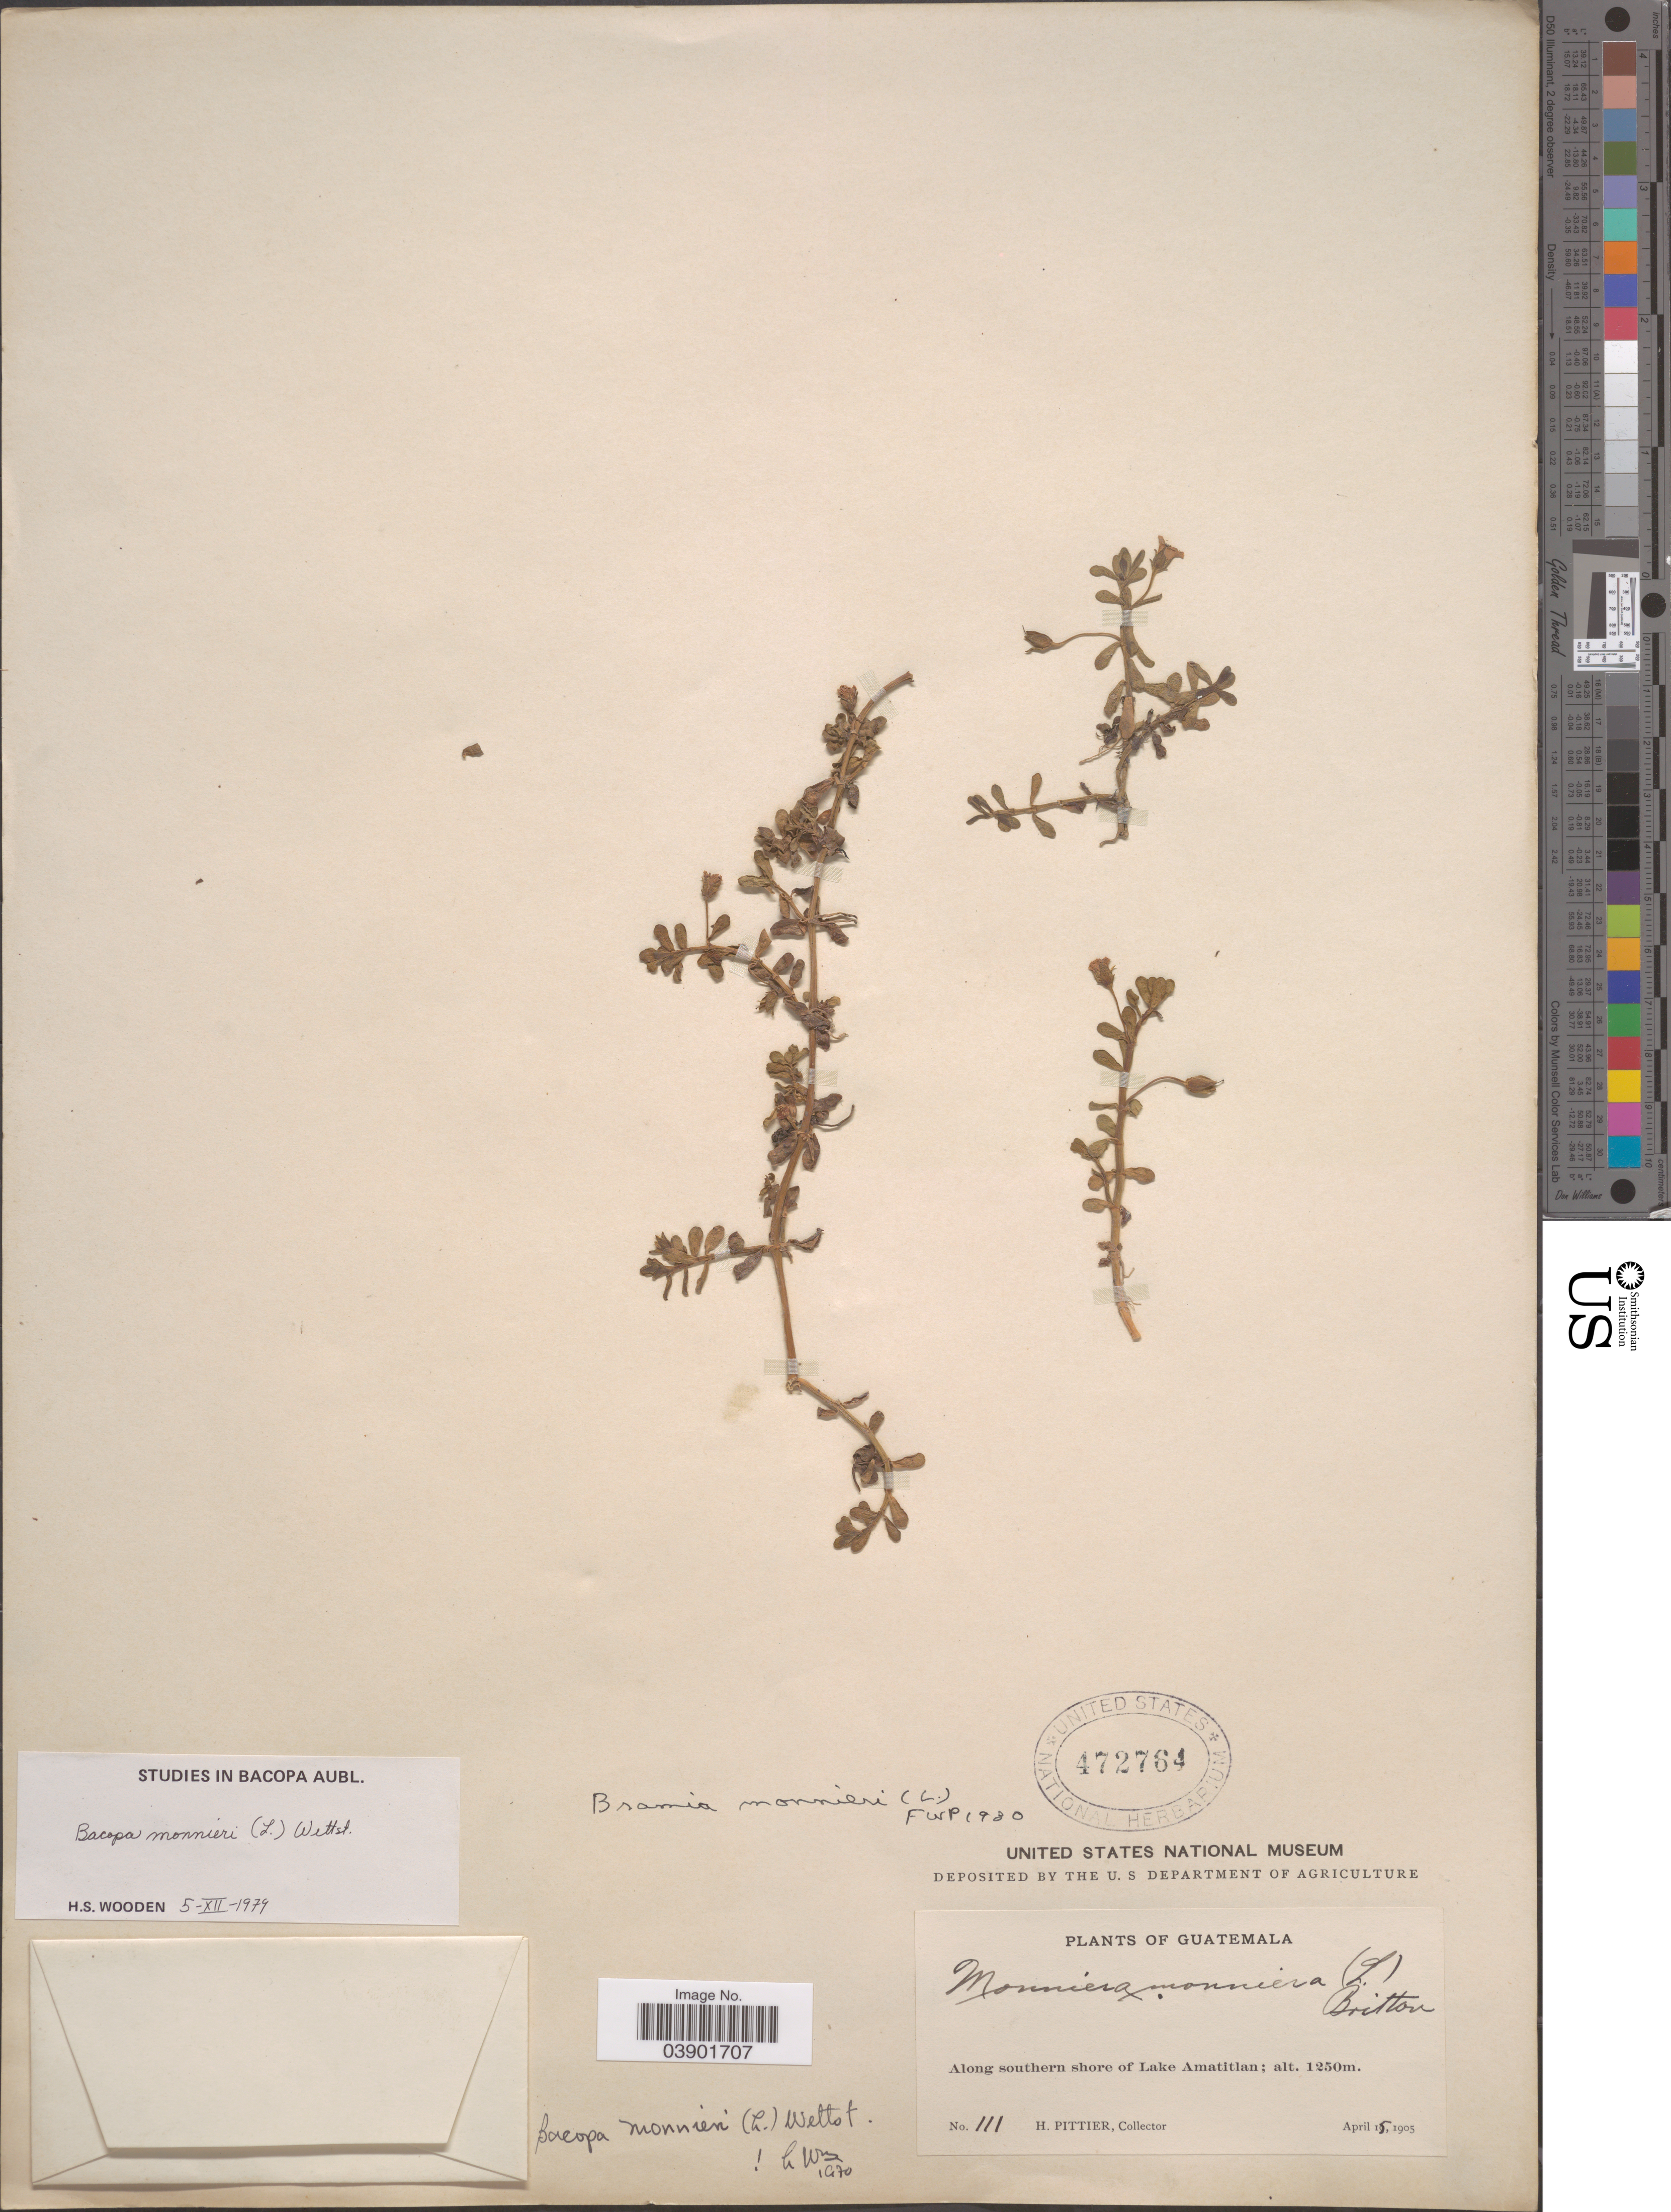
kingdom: Plantae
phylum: Tracheophyta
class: Magnoliopsida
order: Lamiales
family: Plantaginaceae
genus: Bacopa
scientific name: Bacopa monnieri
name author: (L.) Pennell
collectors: H. F. Pittier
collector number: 111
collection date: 1905-04-15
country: Guatemala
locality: Along southern shore of Lake Amatitlan.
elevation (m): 1250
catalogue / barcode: US 472764